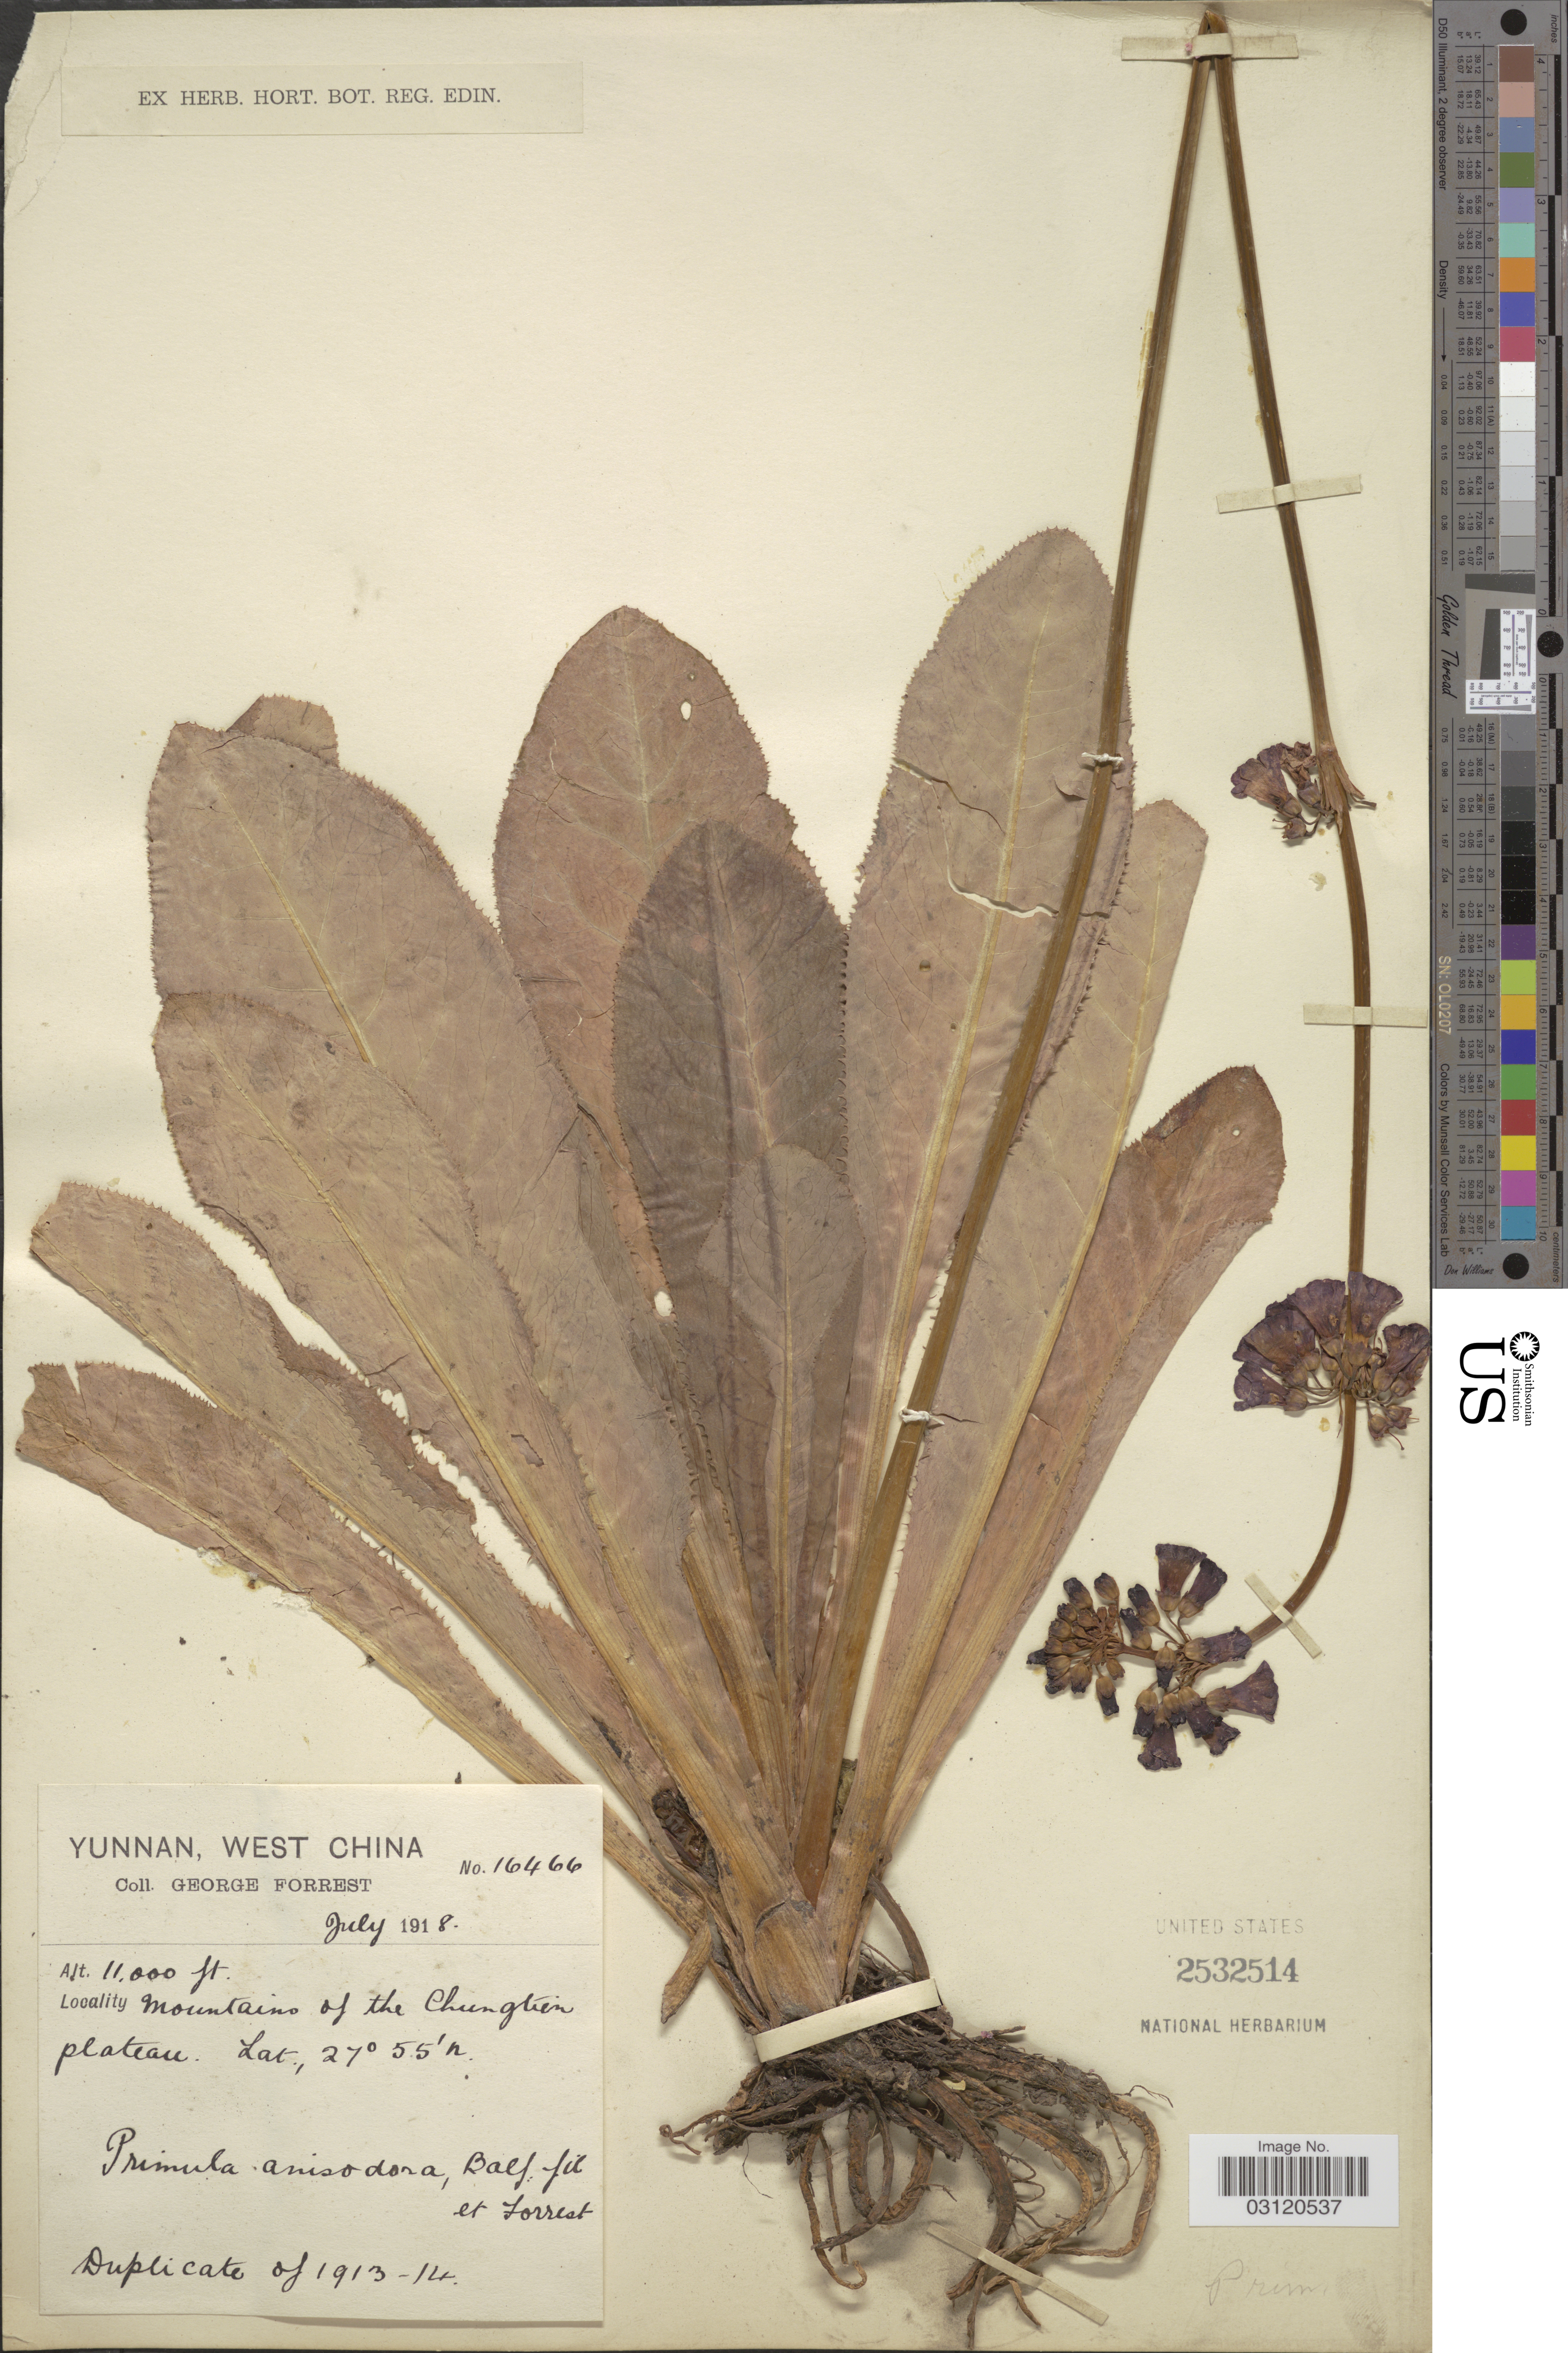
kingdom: Plantae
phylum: Tracheophyta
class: Magnoliopsida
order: Ericales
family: Primulaceae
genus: Primula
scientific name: Primula anisodora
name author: Balf. f. & Forrest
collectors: G. Forrest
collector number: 16466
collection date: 1918-07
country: China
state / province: Yunnan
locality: West China, Mountains of the Chungtien plateau.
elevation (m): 3353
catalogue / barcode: US 2532514